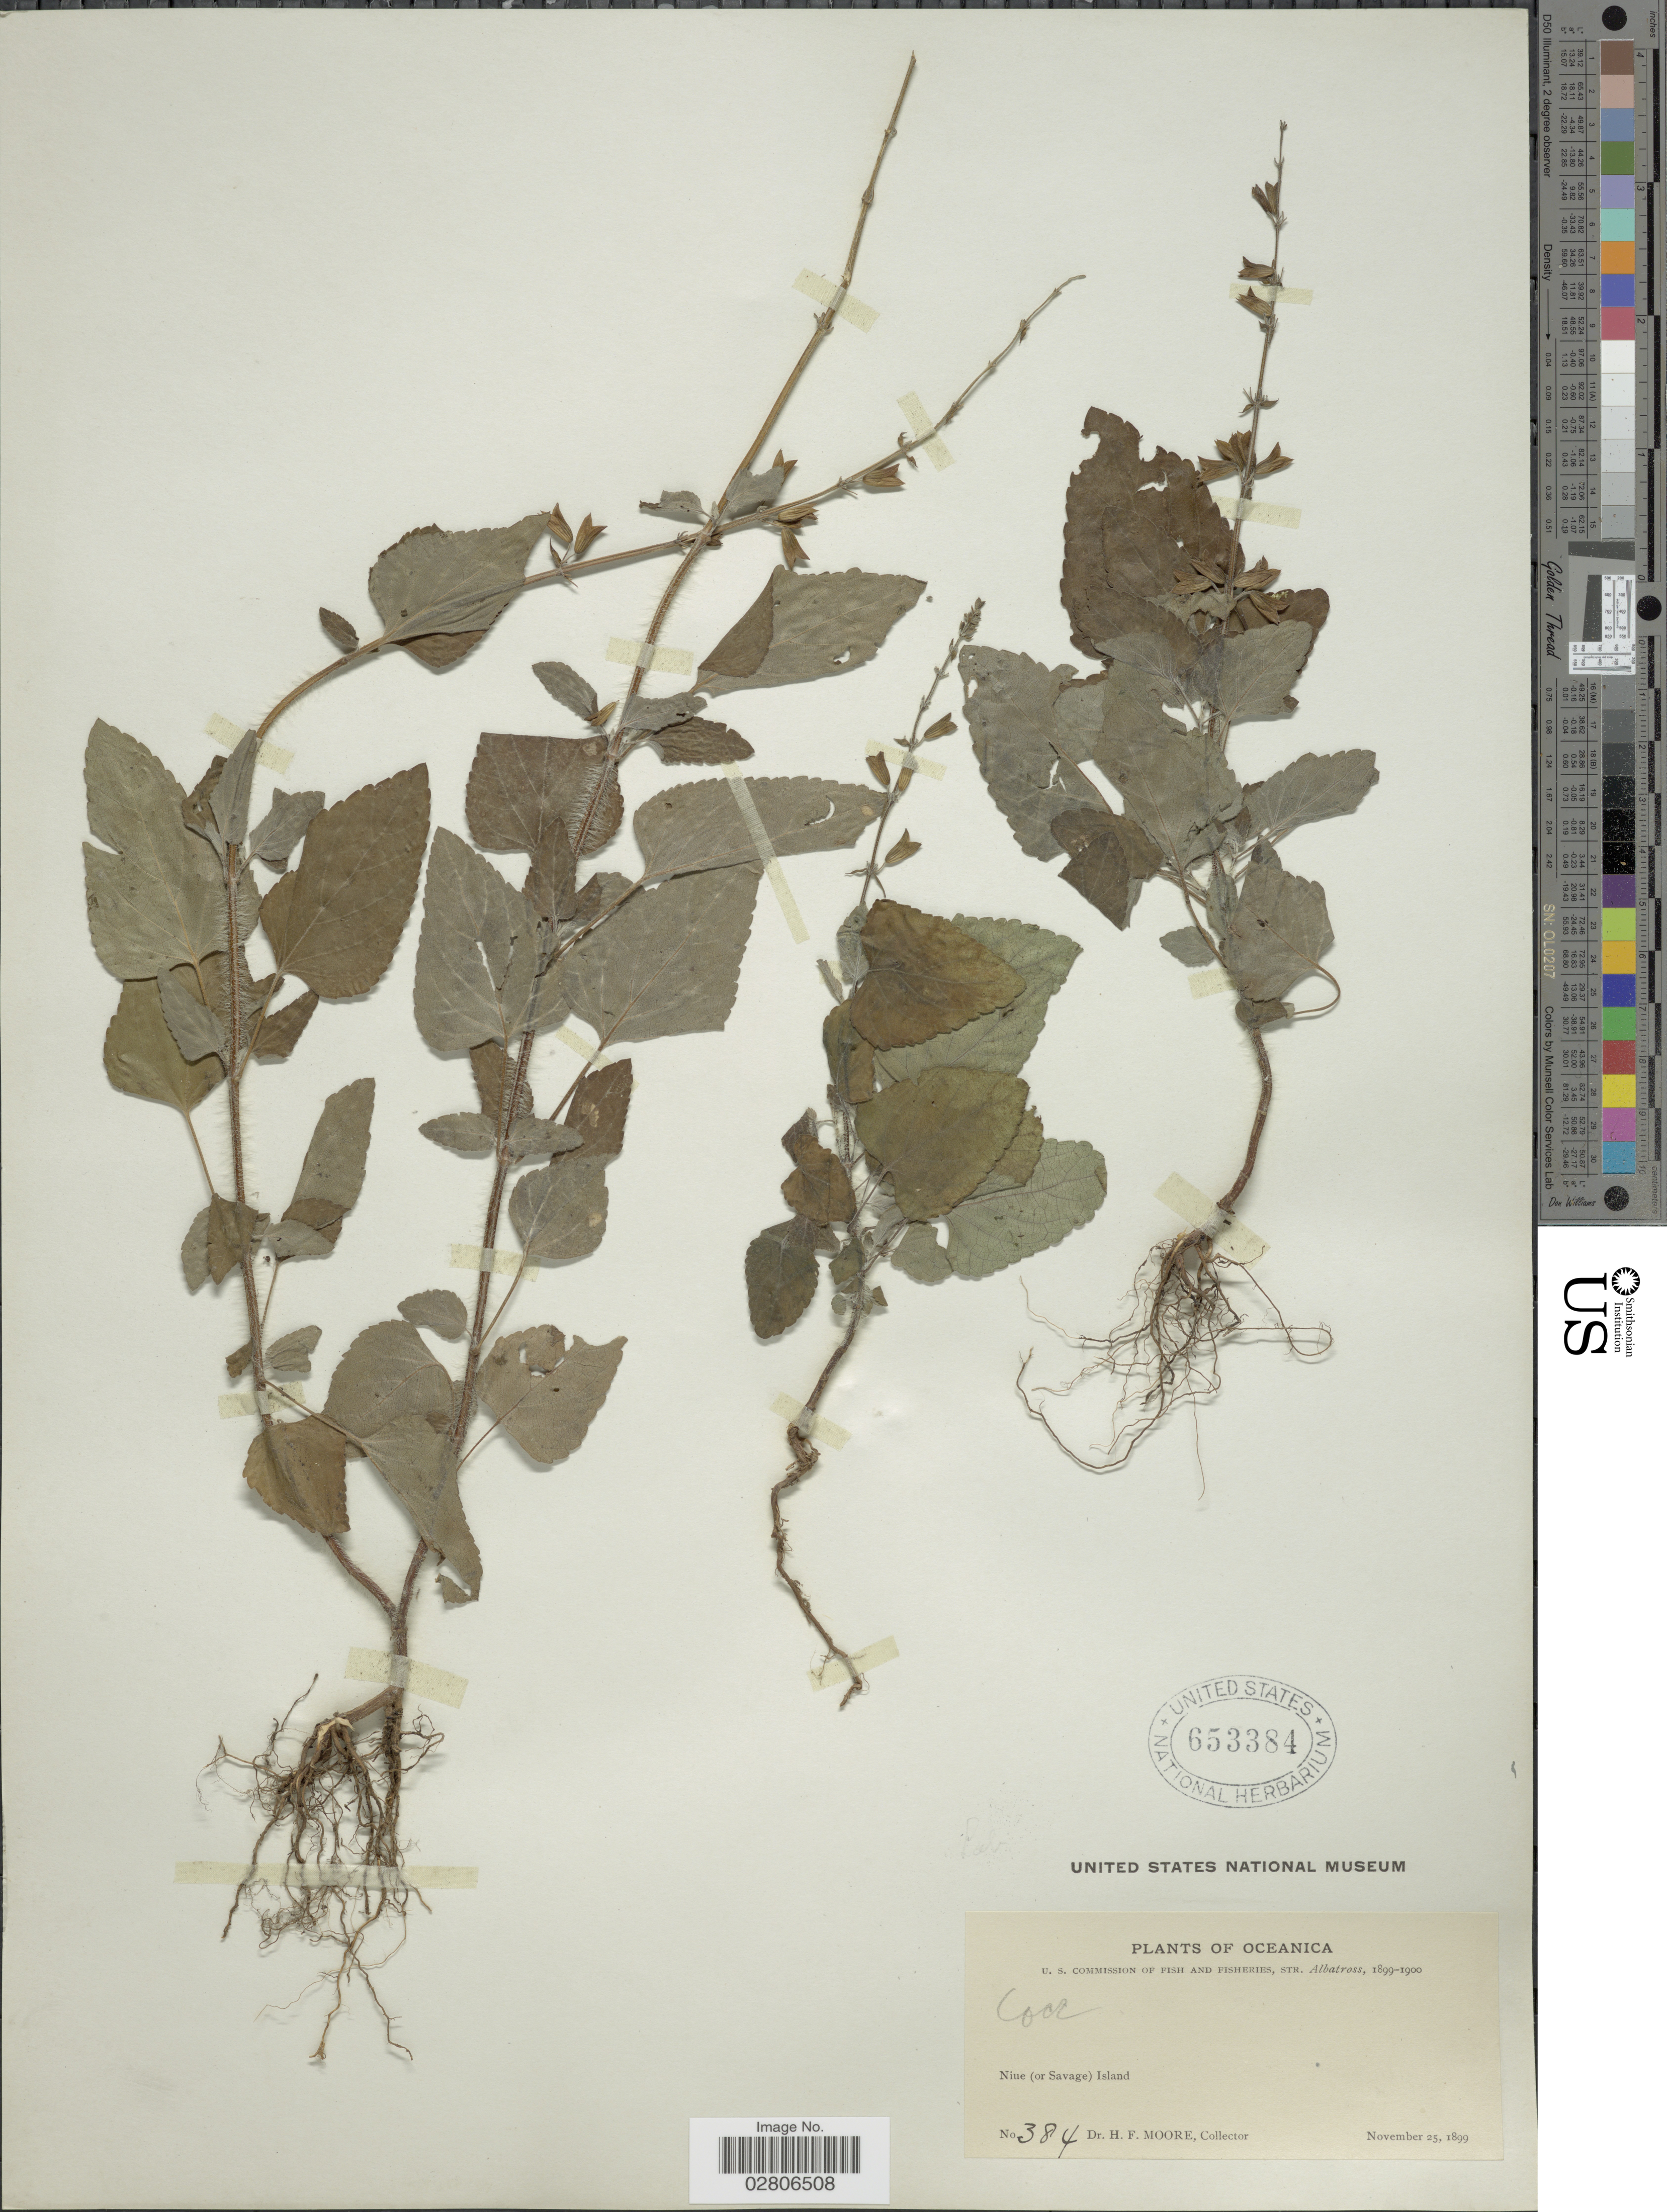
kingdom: Plantae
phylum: Tracheophyta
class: Magnoliopsida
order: Lamiales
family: Lamiaceae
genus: Salvia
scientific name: Salvia coccinea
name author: Etlinger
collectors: H. F. Moore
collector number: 384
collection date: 1899-11-25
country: Niue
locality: Oceanica, Niue (or Savage) Island.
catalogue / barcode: US 653384